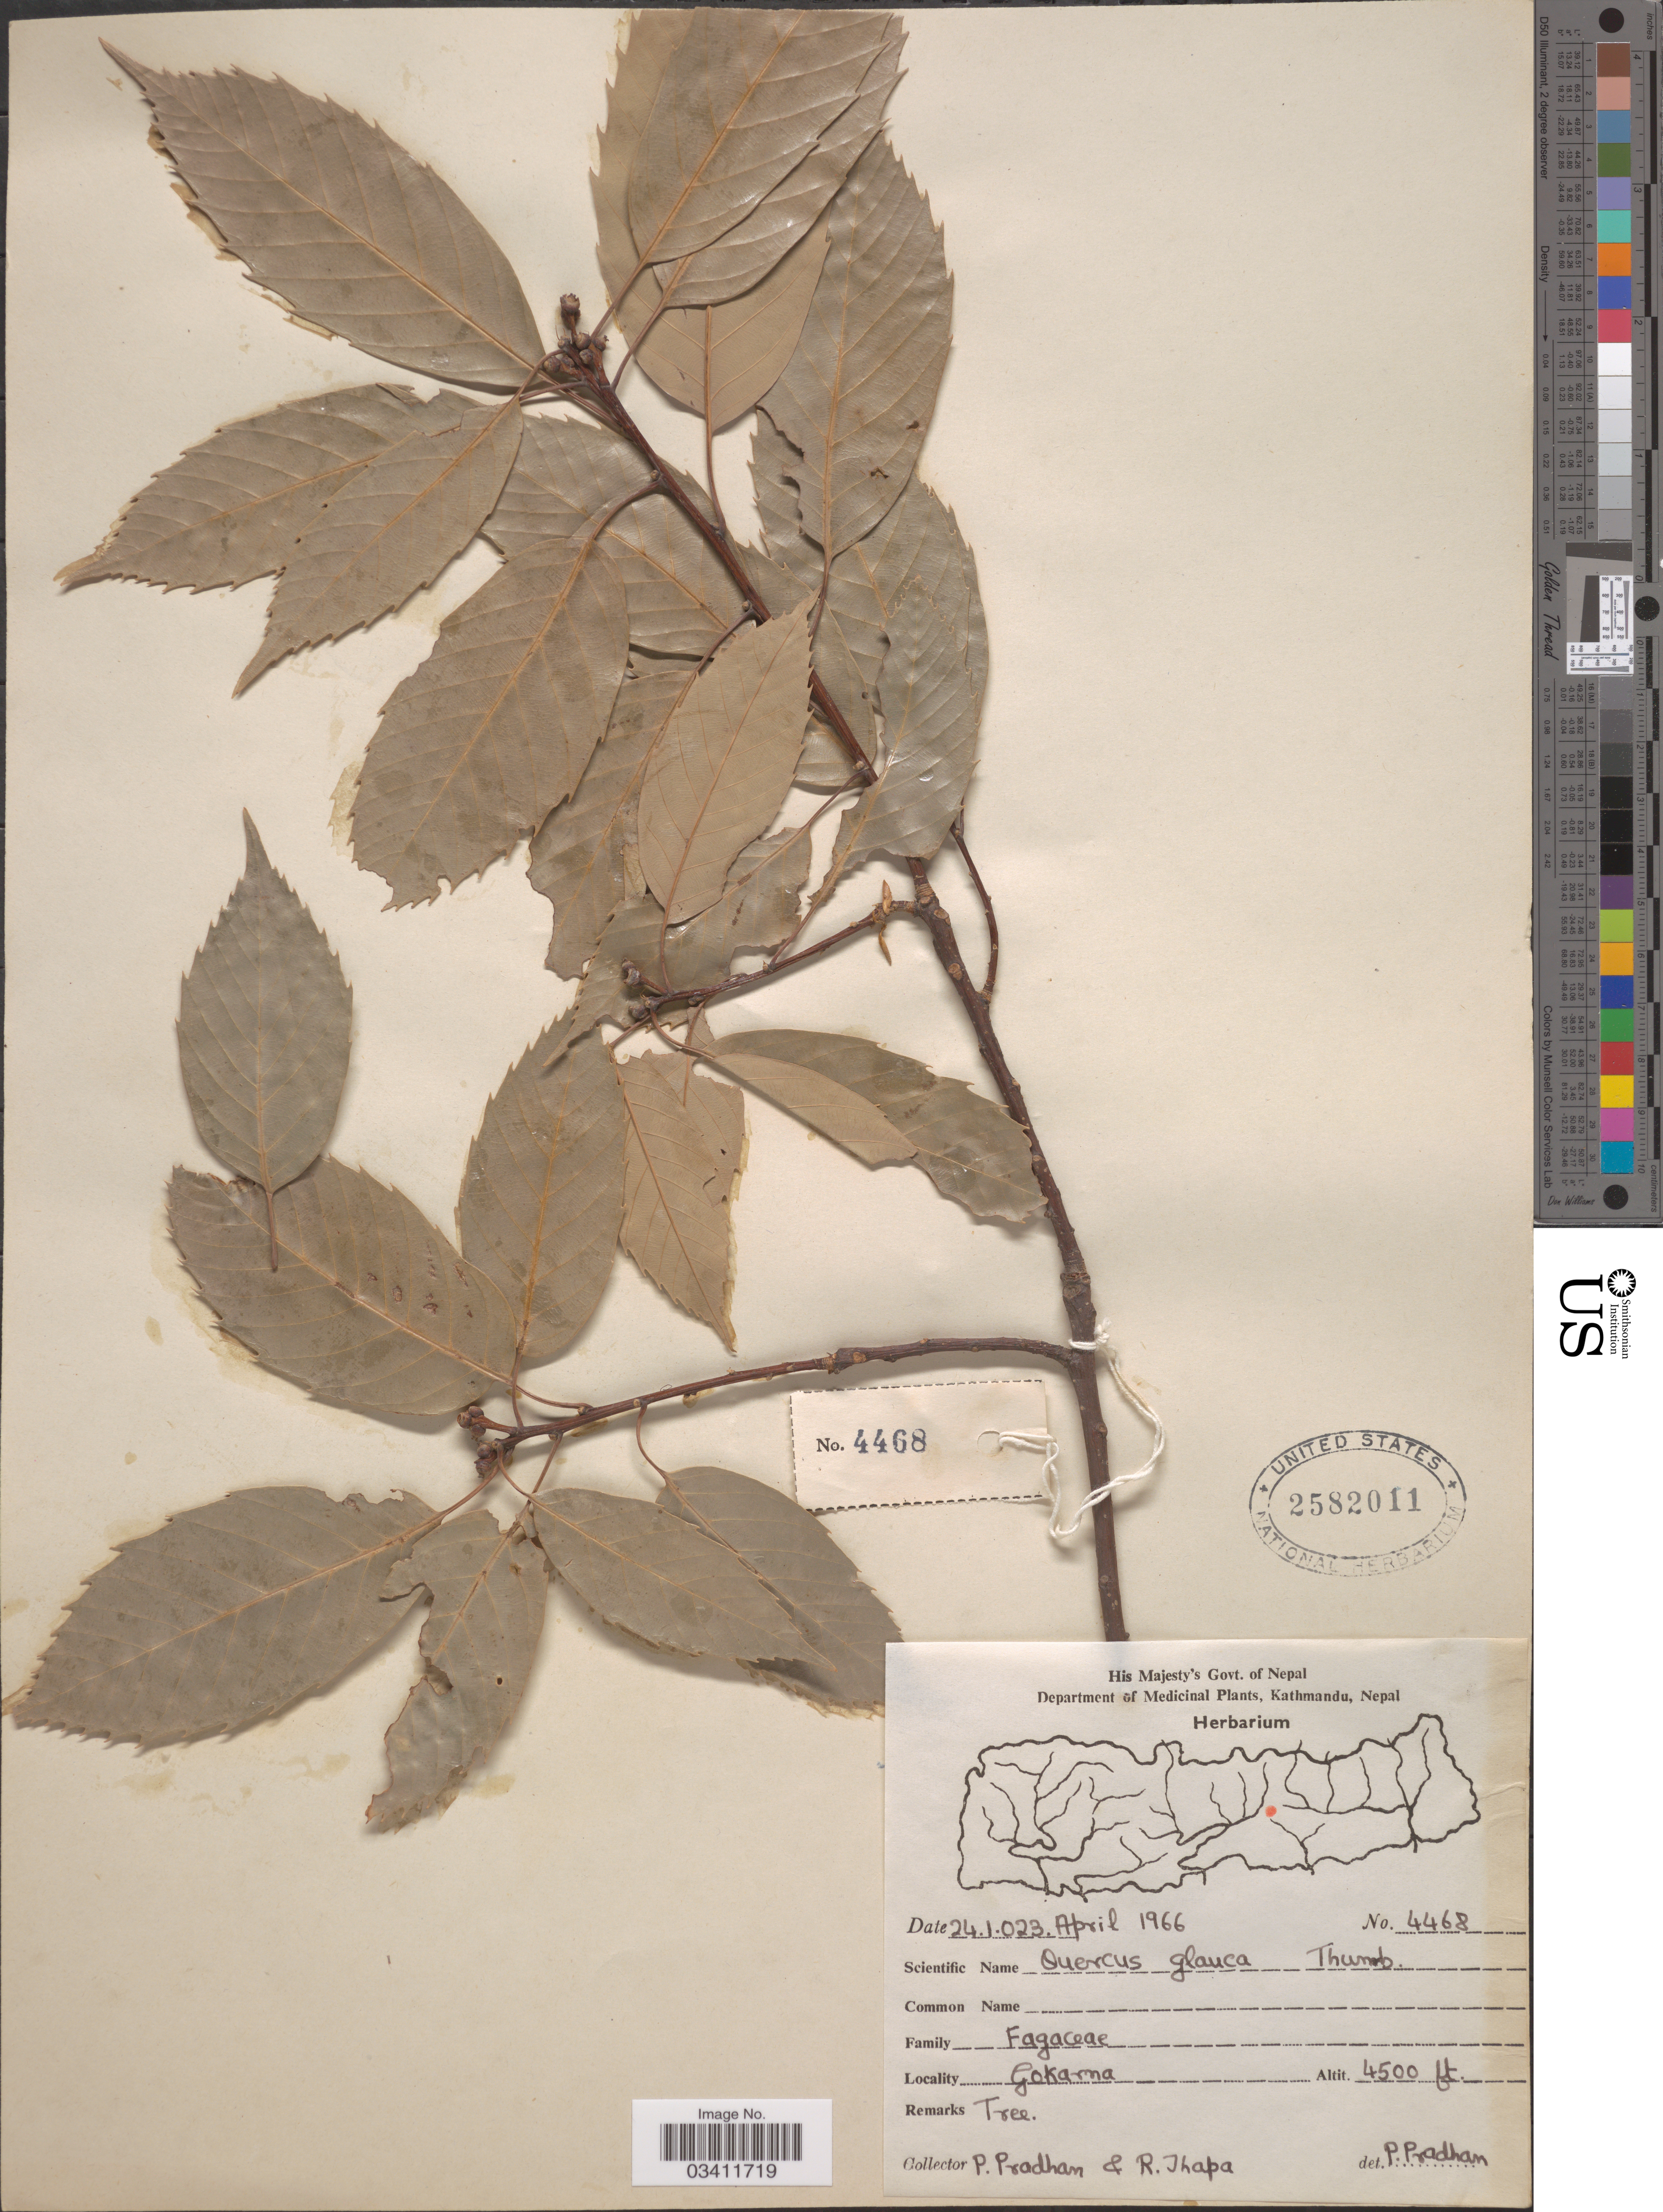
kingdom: Plantae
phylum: Tracheophyta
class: Magnoliopsida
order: Fagales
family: Fagaceae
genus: Quercus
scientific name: Quercus glauca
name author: Thunb.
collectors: P. Pradhan & R. Thapa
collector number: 4468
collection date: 1966-04-23/1966-04-24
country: Nepal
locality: Gokarna.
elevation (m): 1372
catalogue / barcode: US 2582011